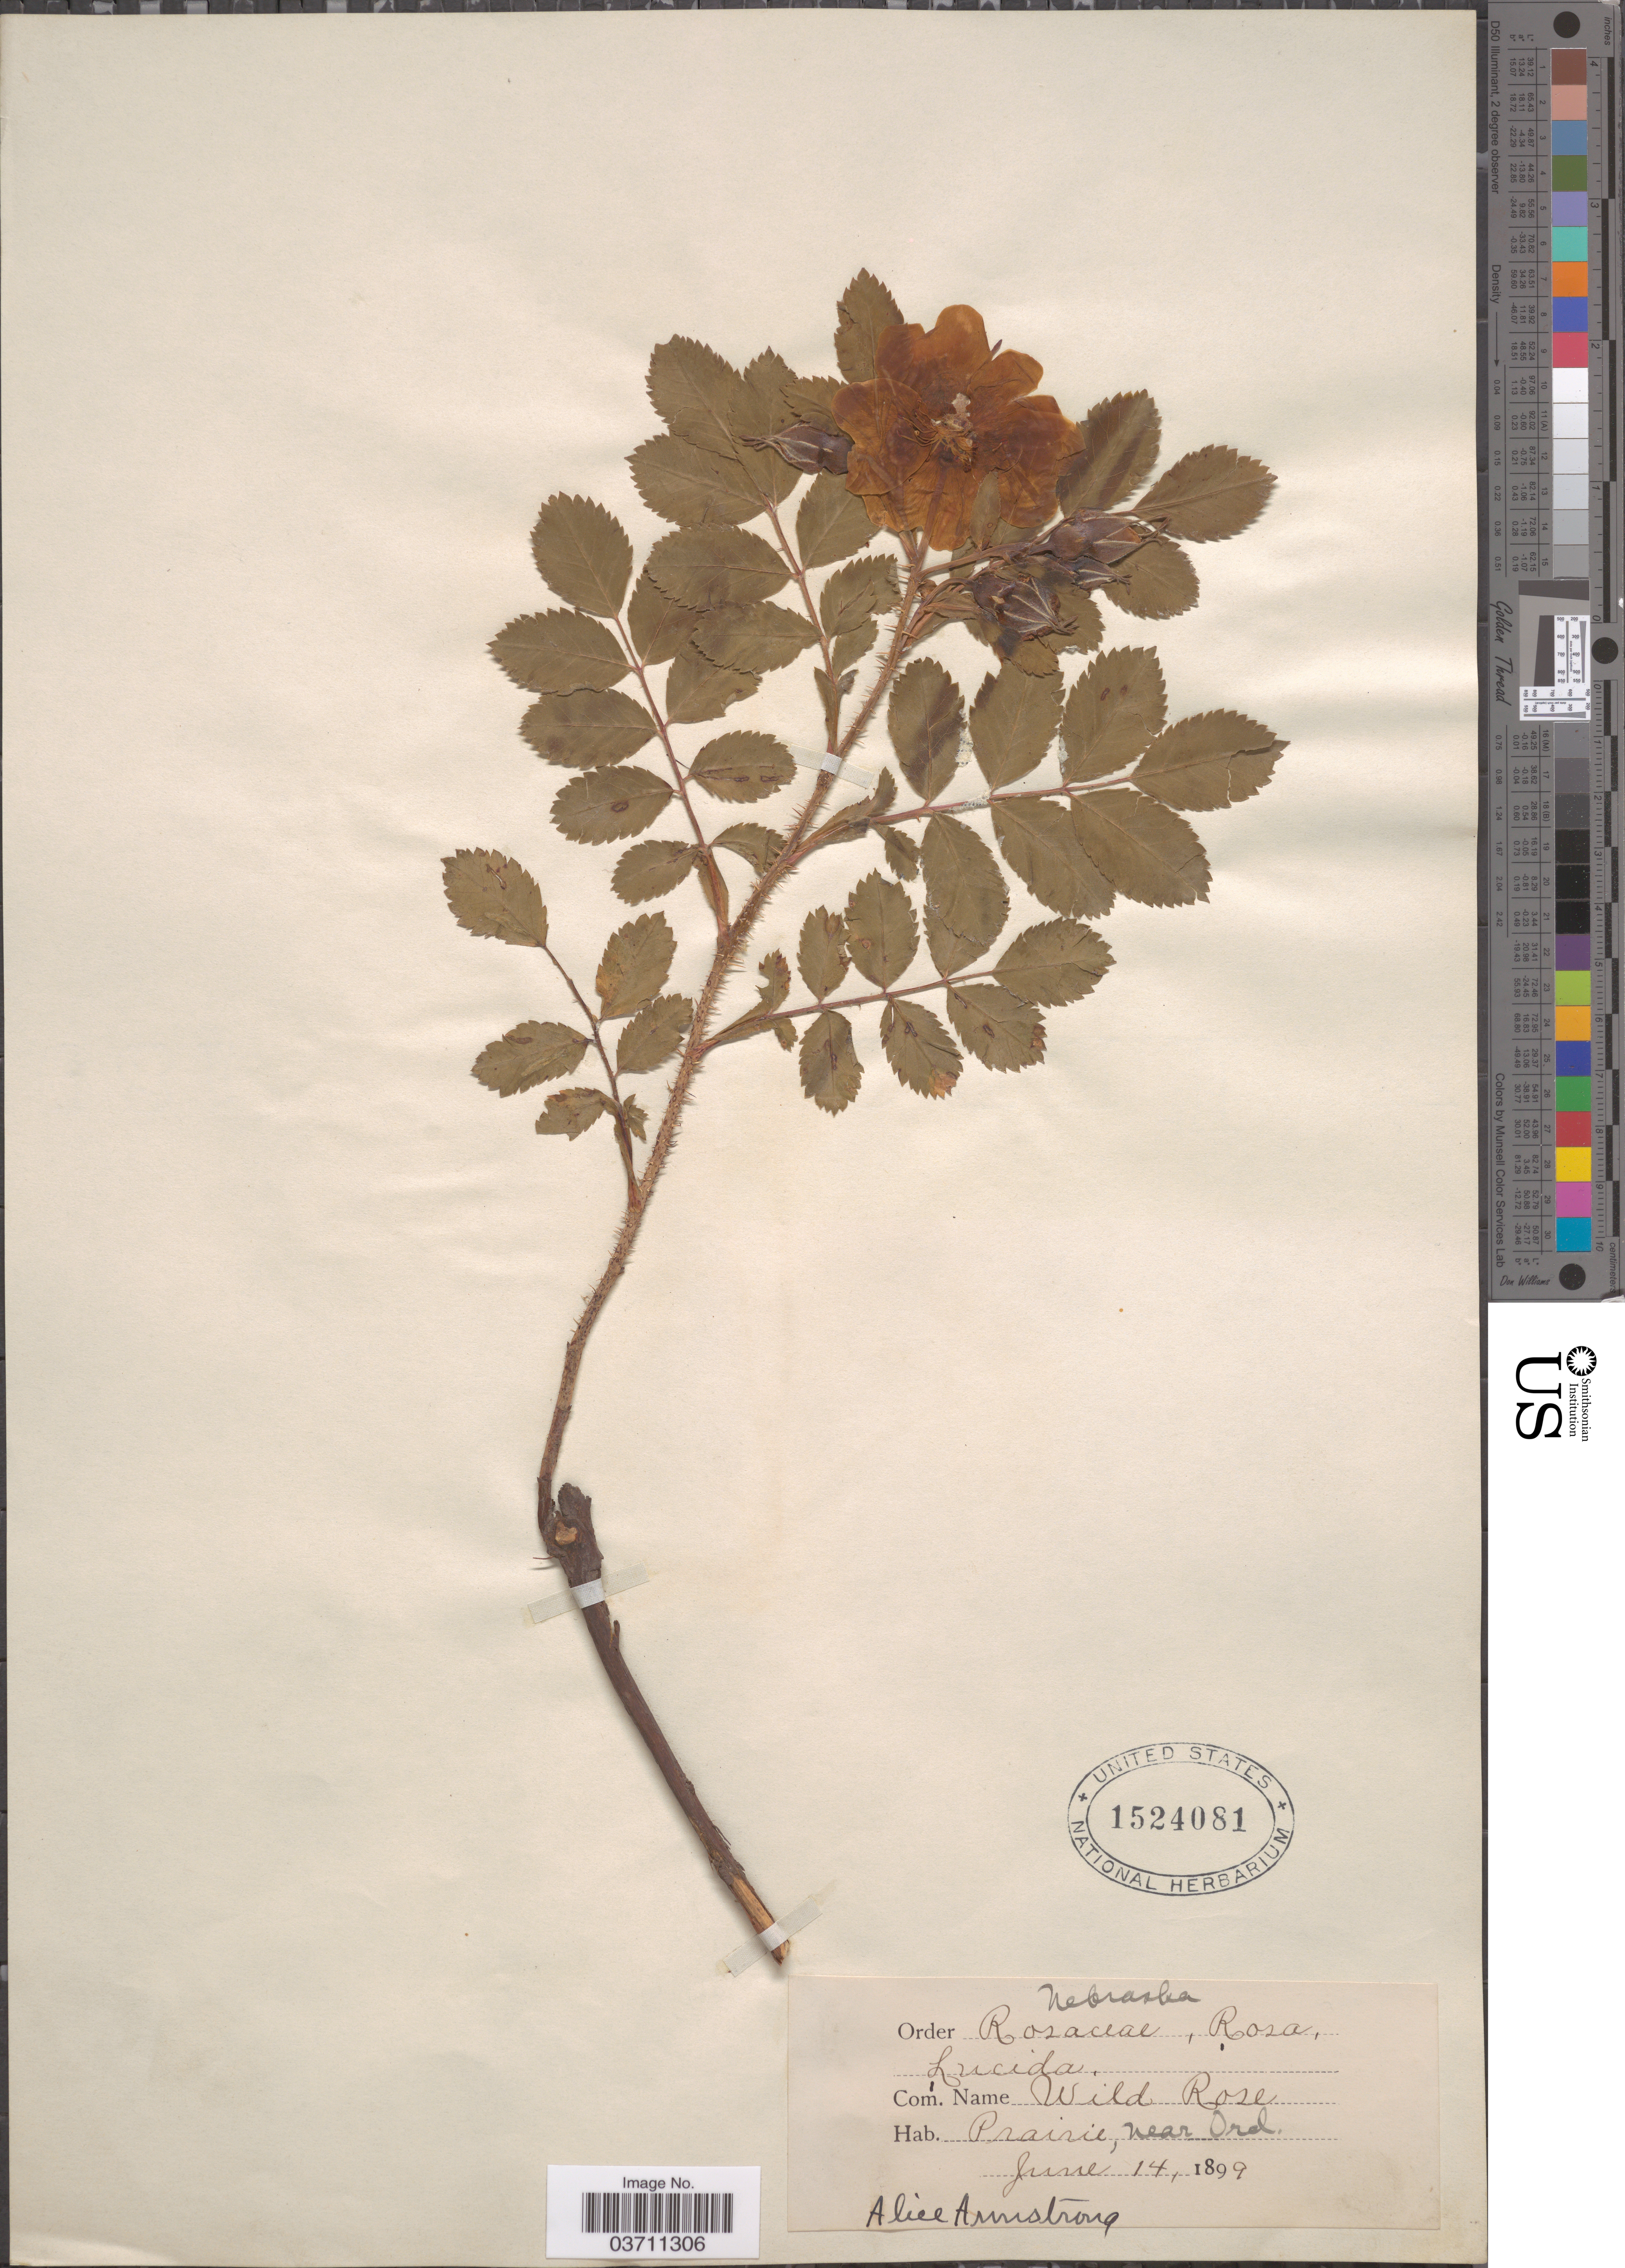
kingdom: Plantae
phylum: Tracheophyta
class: Magnoliopsida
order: Rosales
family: Rosaceae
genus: Rosa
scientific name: Rosa lucida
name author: Meehan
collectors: A. Armstrong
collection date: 1899-06-14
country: United States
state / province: Nebraska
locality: Prairie, near Ord.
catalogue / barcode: US 1524081